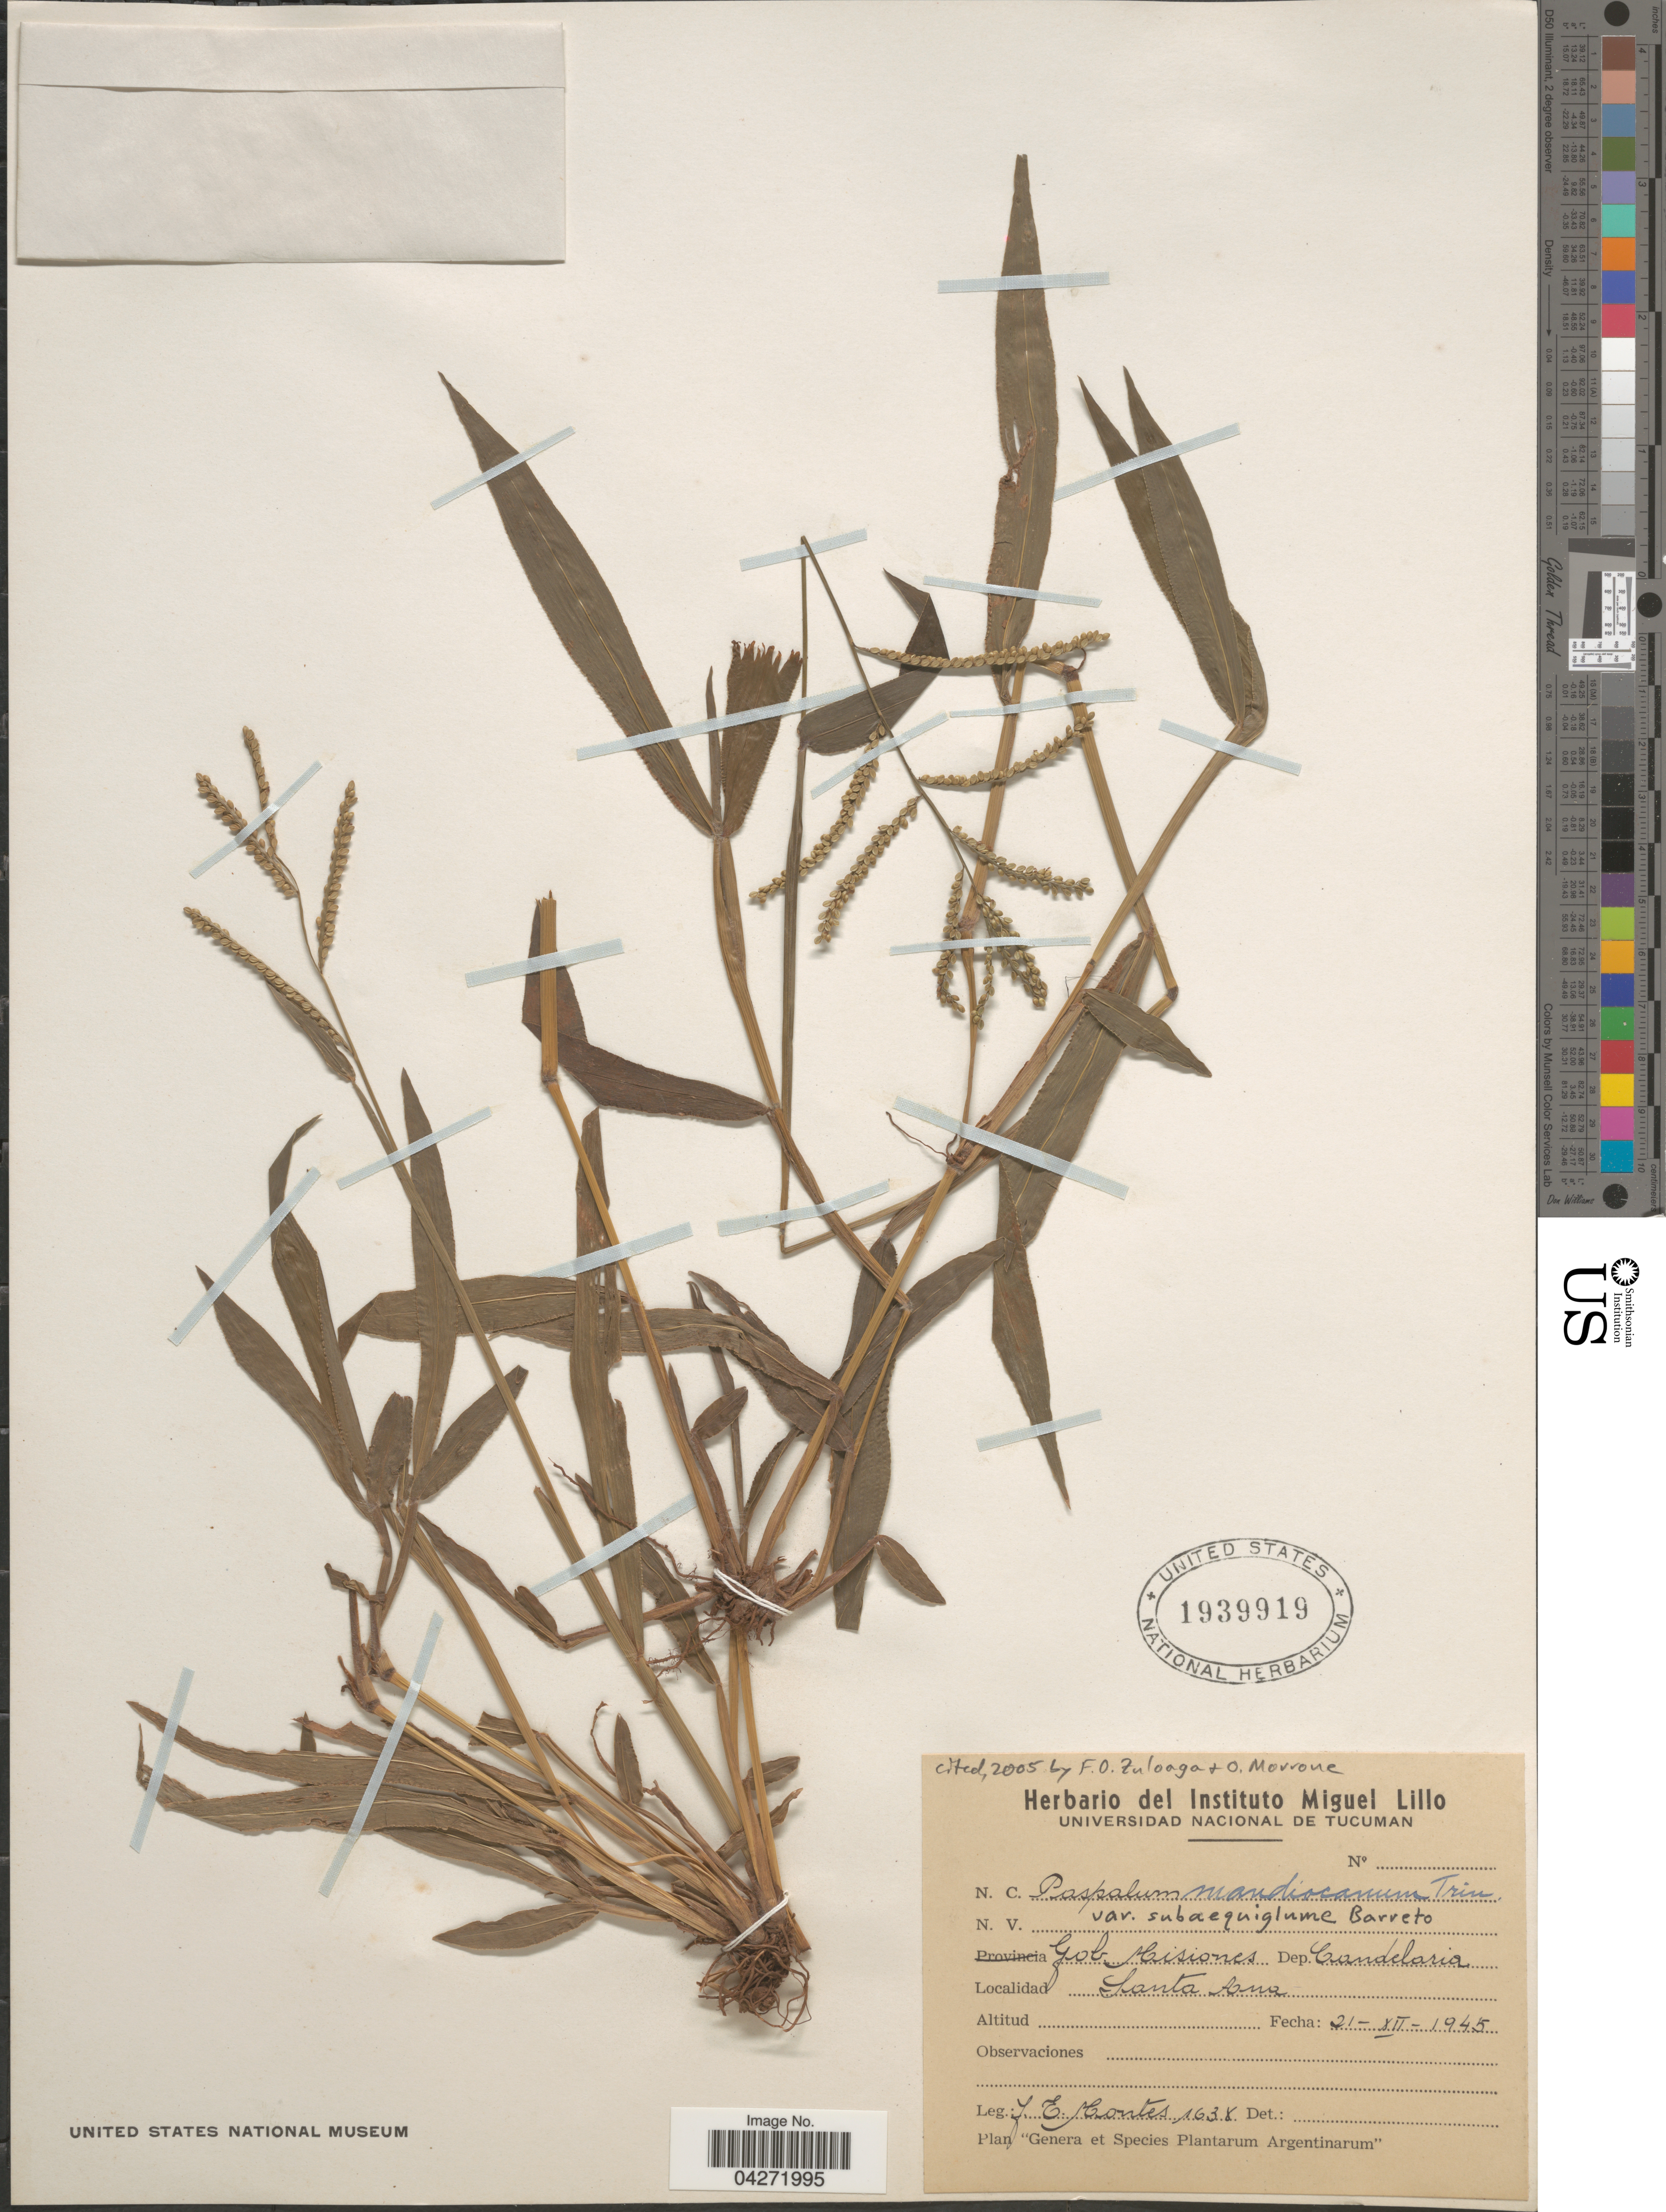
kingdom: Plantae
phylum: Tracheophyta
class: Liliopsida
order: Poales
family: Poaceae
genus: Paspalum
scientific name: Paspalum mandiocanum var. subaequiglume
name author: I.L. Barreto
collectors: J. E. Montes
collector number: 1638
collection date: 1945-12-21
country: Argentina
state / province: Misiones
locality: Gob. Misiones. Dep. Candelaria. Santa Ana.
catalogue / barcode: US 1939919